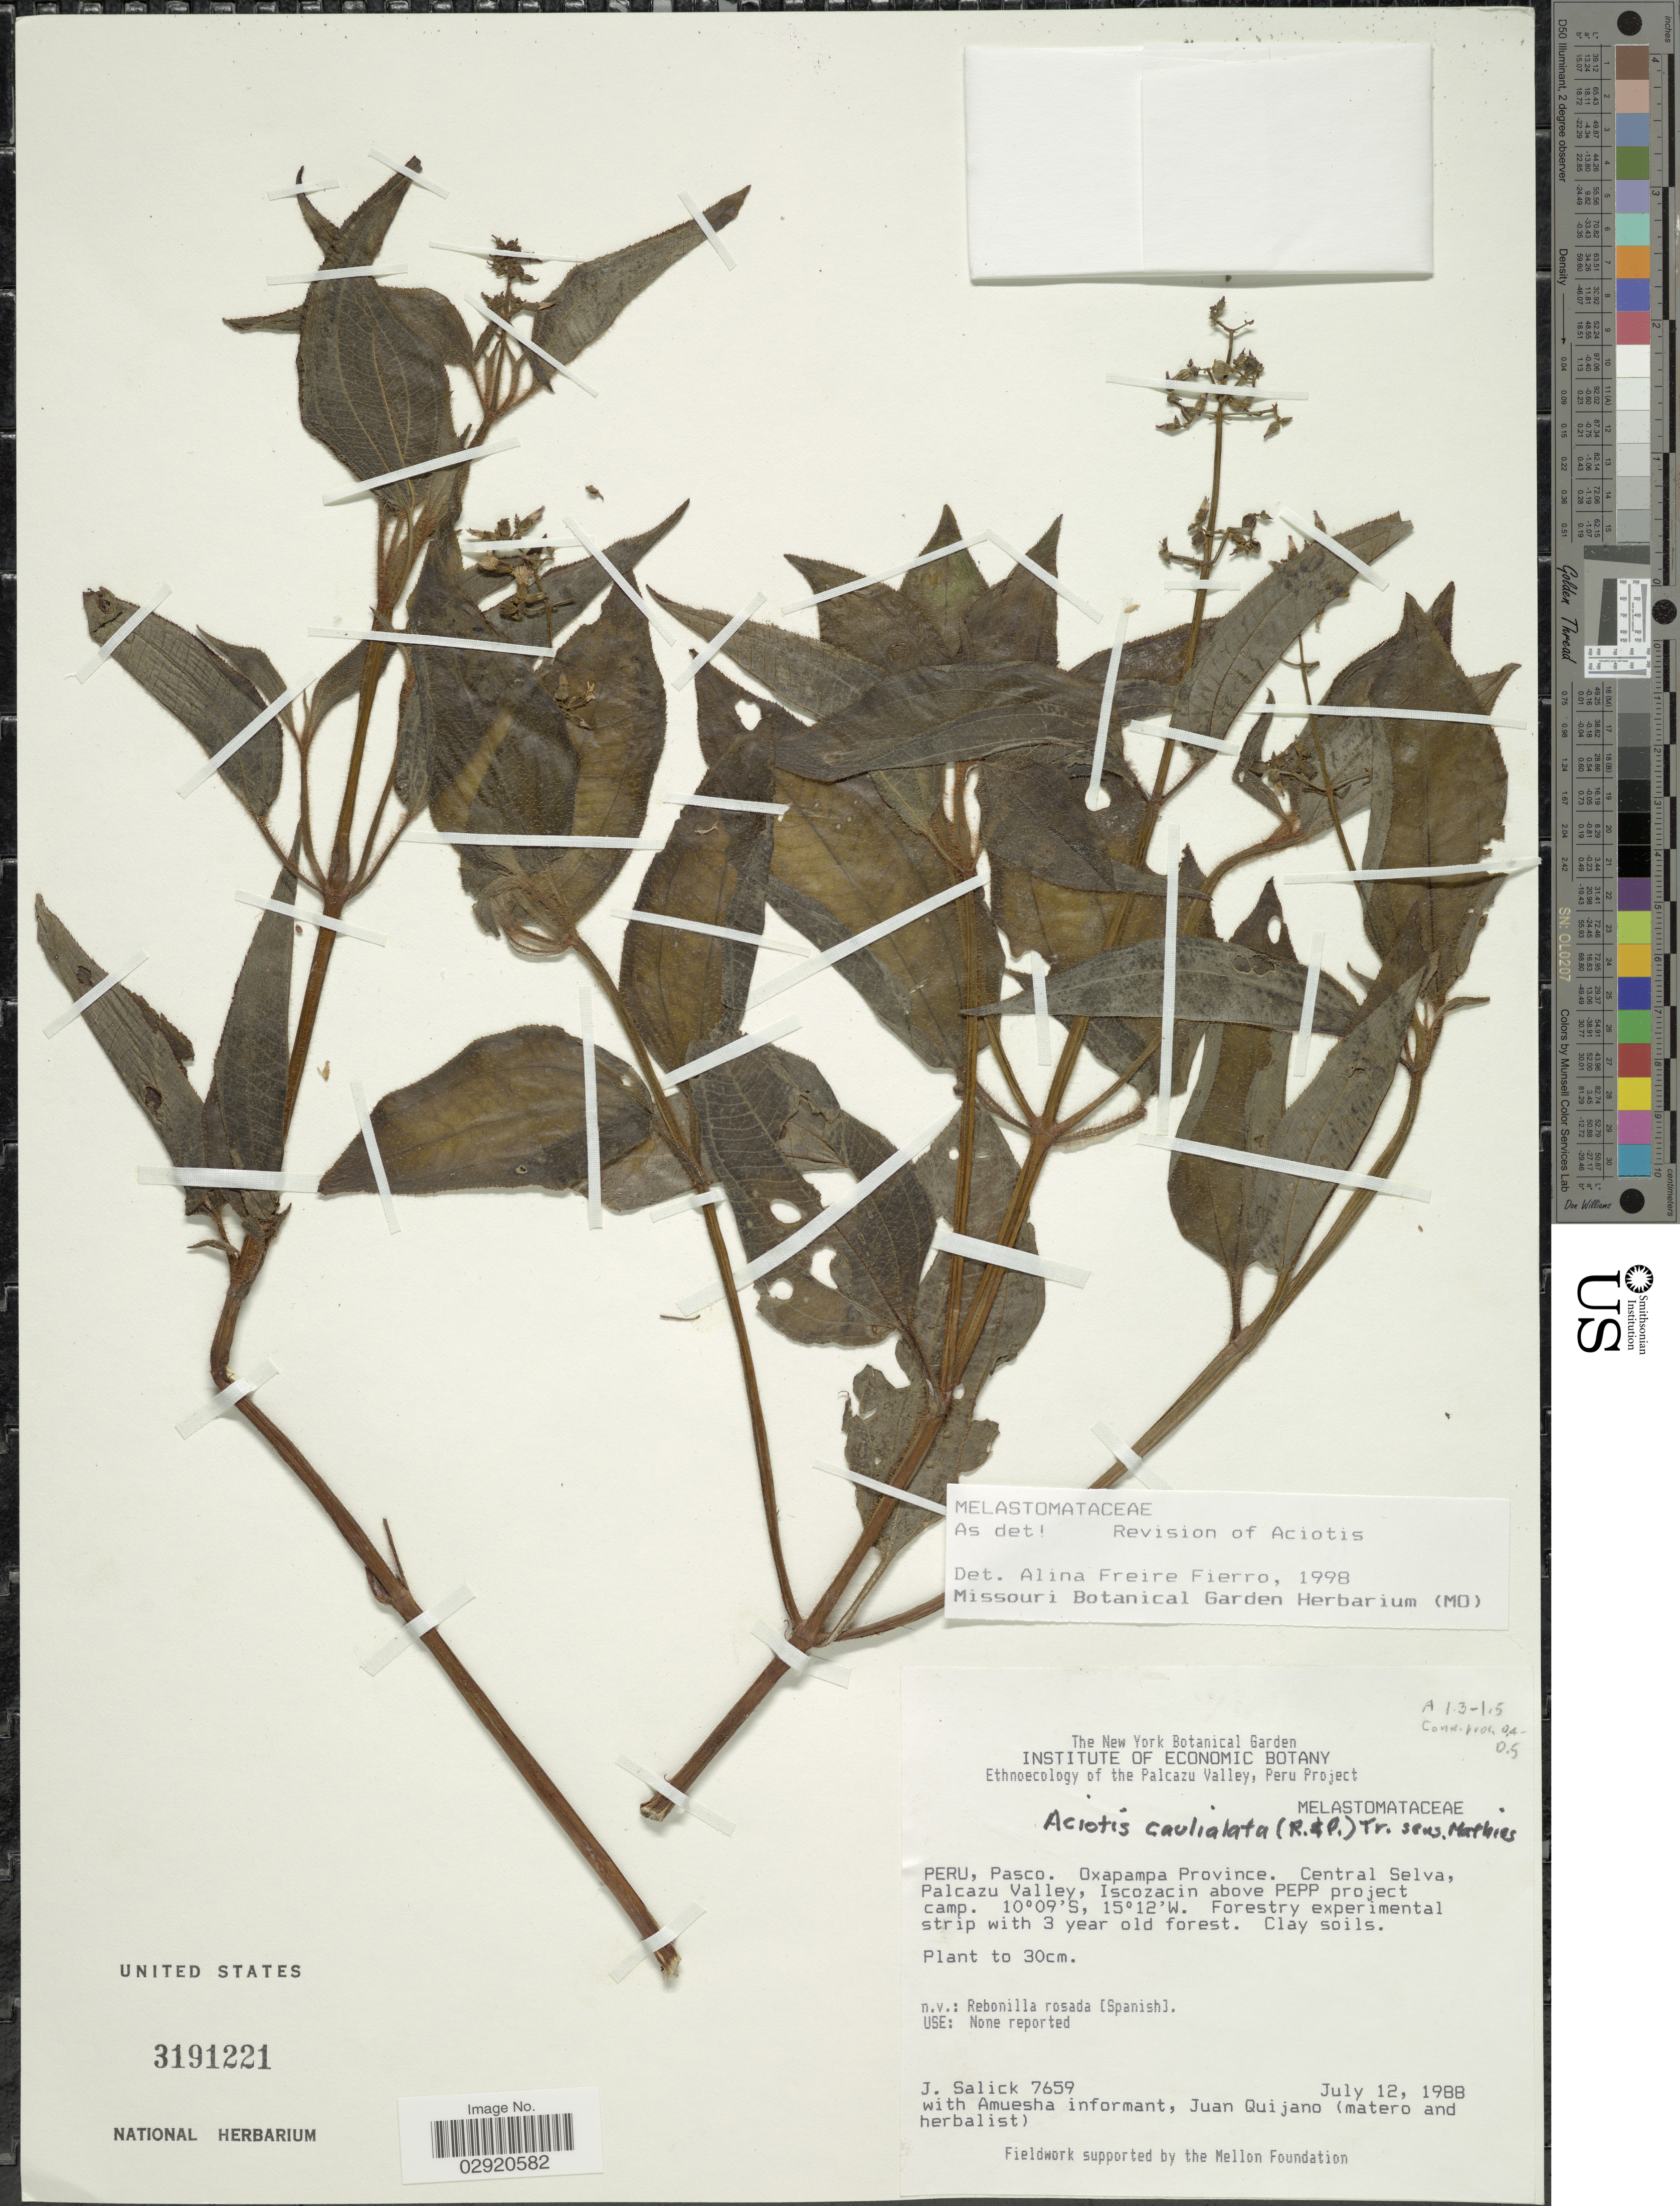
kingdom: Plantae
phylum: Tracheophyta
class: Magnoliopsida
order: Myrtales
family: Melastomataceae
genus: Aciotis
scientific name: Aciotis rubricaulis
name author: (Mart. ex DC.) Triana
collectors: J. Salick & J. Quijano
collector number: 7659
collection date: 1988-07-12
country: Peru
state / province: Pasco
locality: Oxapampa Province. Central Selva, Palcazu Valley, Iscozacin above PEPP project camp.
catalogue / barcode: US 3191221